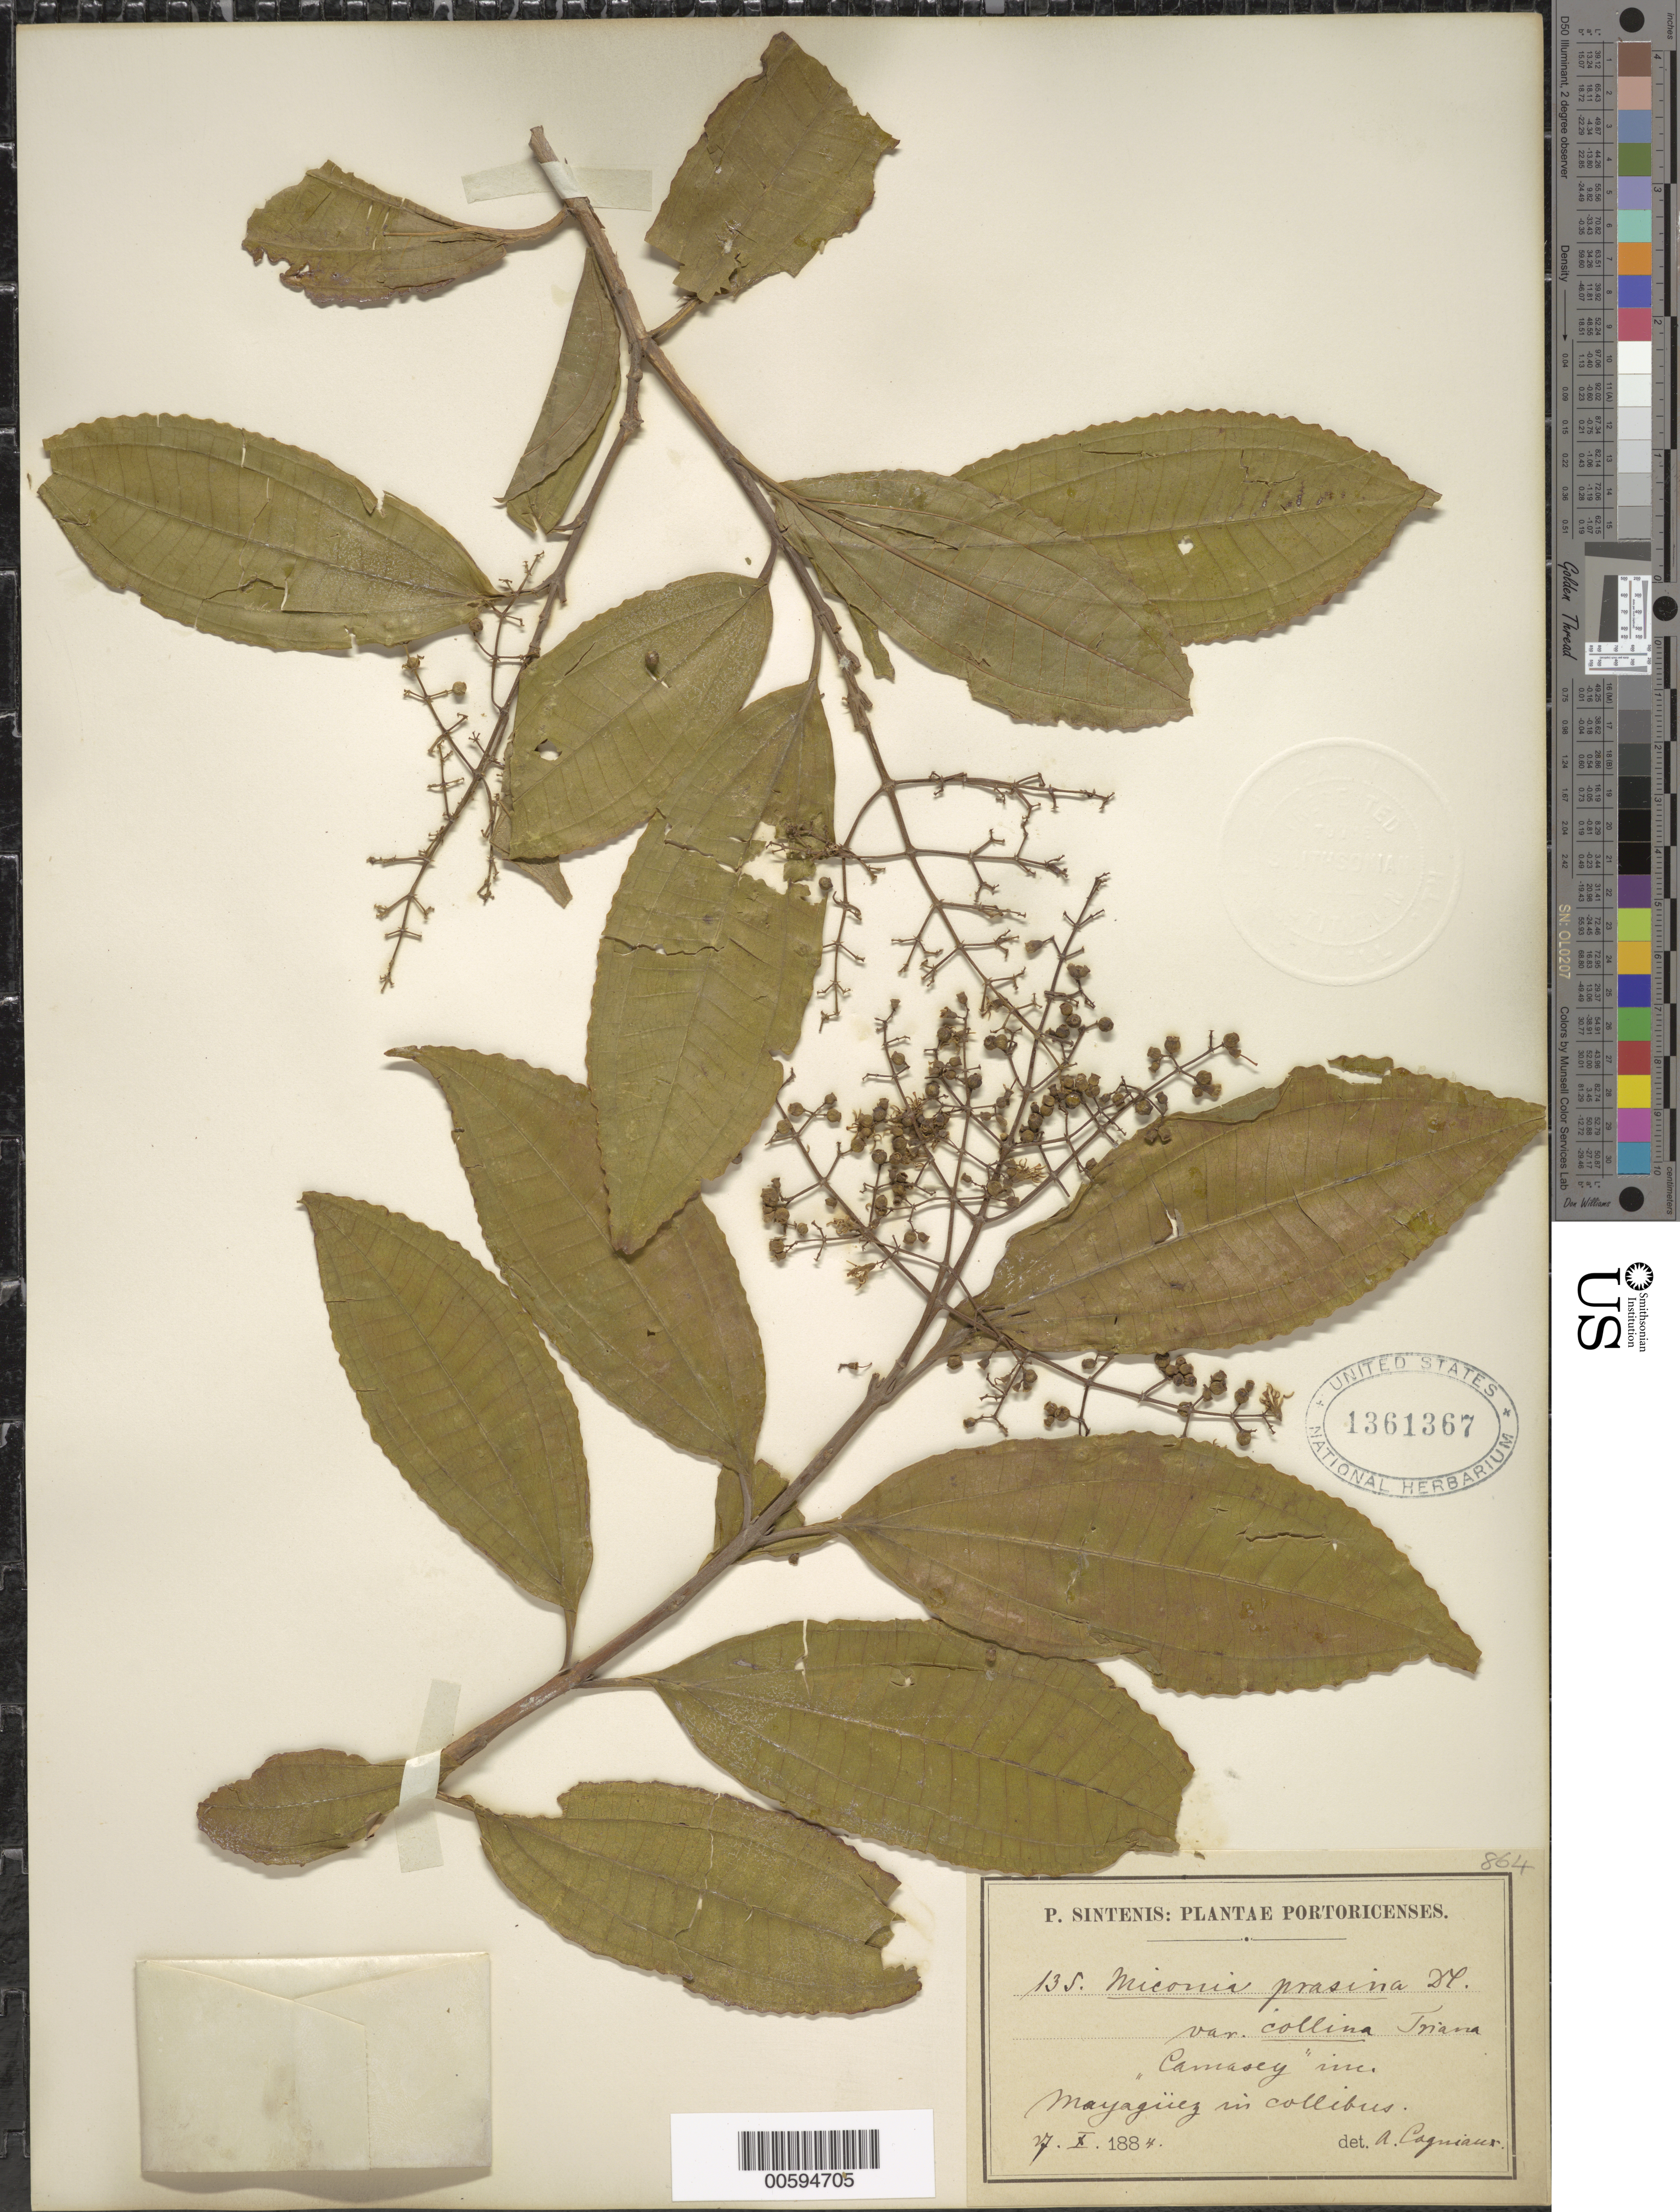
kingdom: Plantae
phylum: Tracheophyta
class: Magnoliopsida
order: Myrtales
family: Melastomataceae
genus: Miconia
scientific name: Miconia prasina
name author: (Sw.) DC.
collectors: P. Sintenis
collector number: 135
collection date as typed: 27 Oct 1884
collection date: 1884-10-27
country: Puerto Rico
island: Greater Antilles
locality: Mayagüez, in collibus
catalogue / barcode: US 1361367